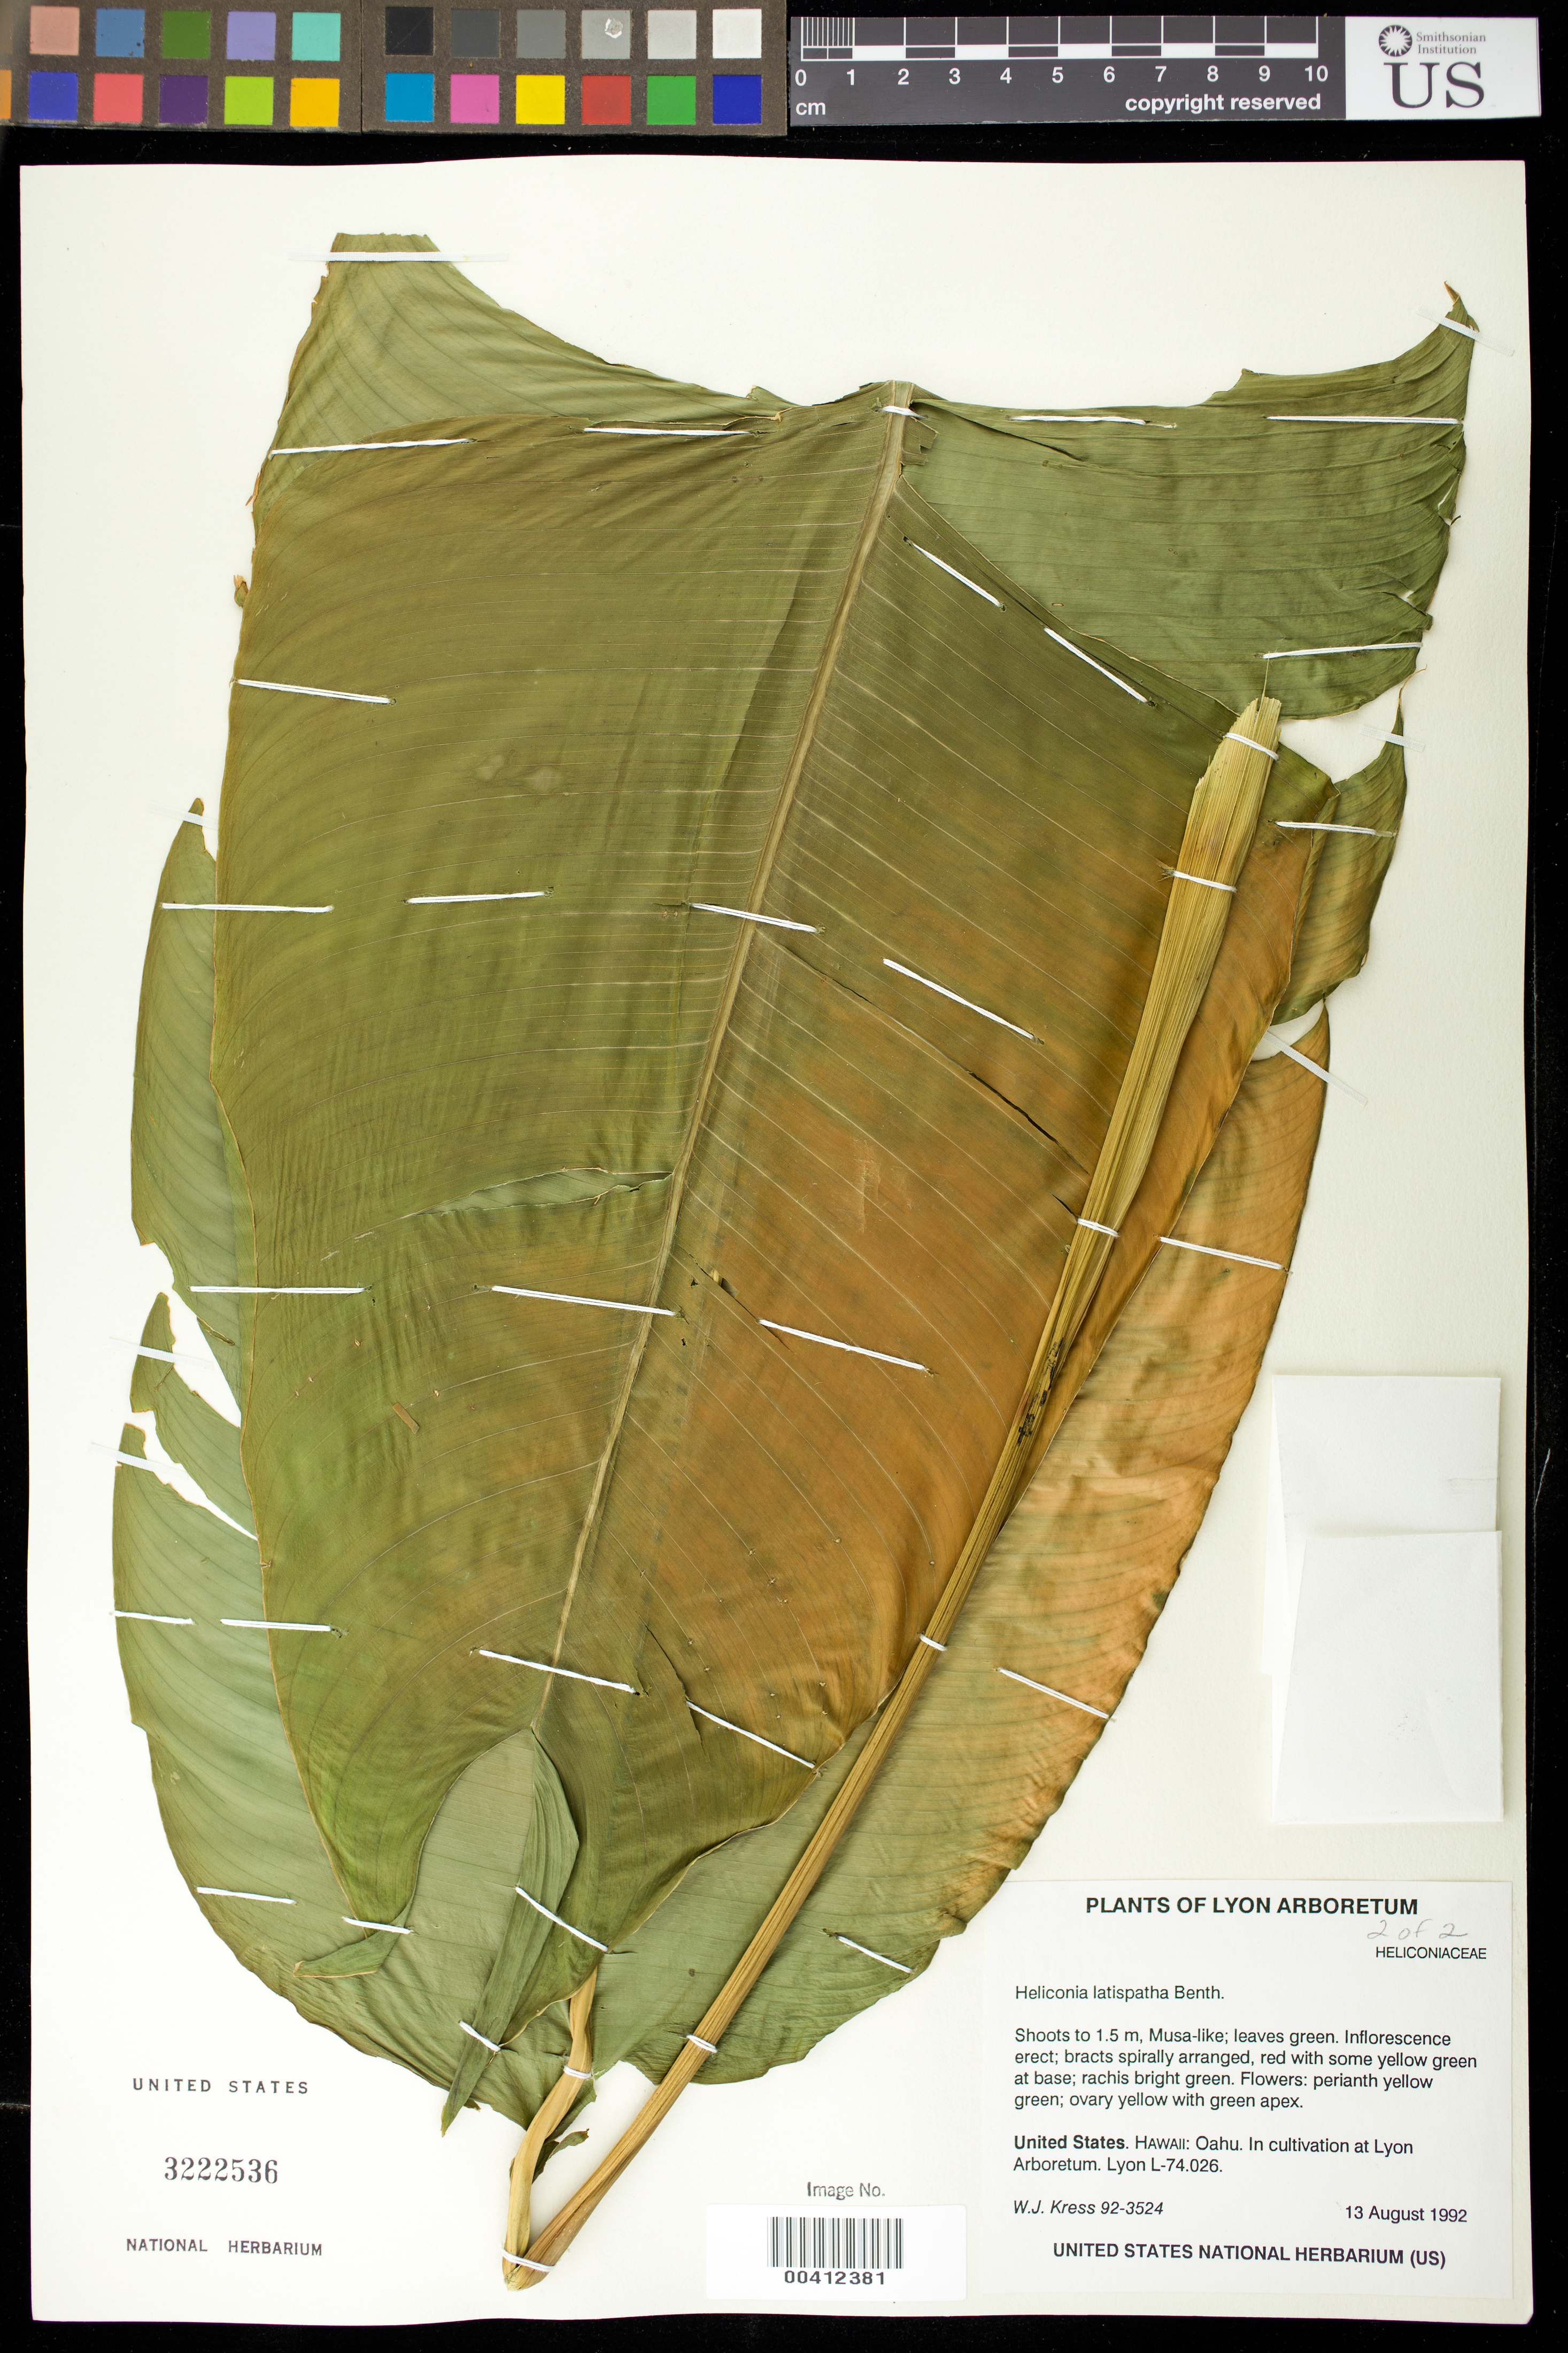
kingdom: Plantae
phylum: Tracheophyta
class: Liliopsida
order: Zingiberales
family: Heliconiaceae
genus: Heliconia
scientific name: Heliconia latispatha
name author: Benth.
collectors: W. J. Kress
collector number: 92-3524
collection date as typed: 13 Aug 1992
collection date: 1992-08-13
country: United States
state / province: Hawaii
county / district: Honolulu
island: Oahu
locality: Lyon arboretum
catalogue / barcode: US 3222536